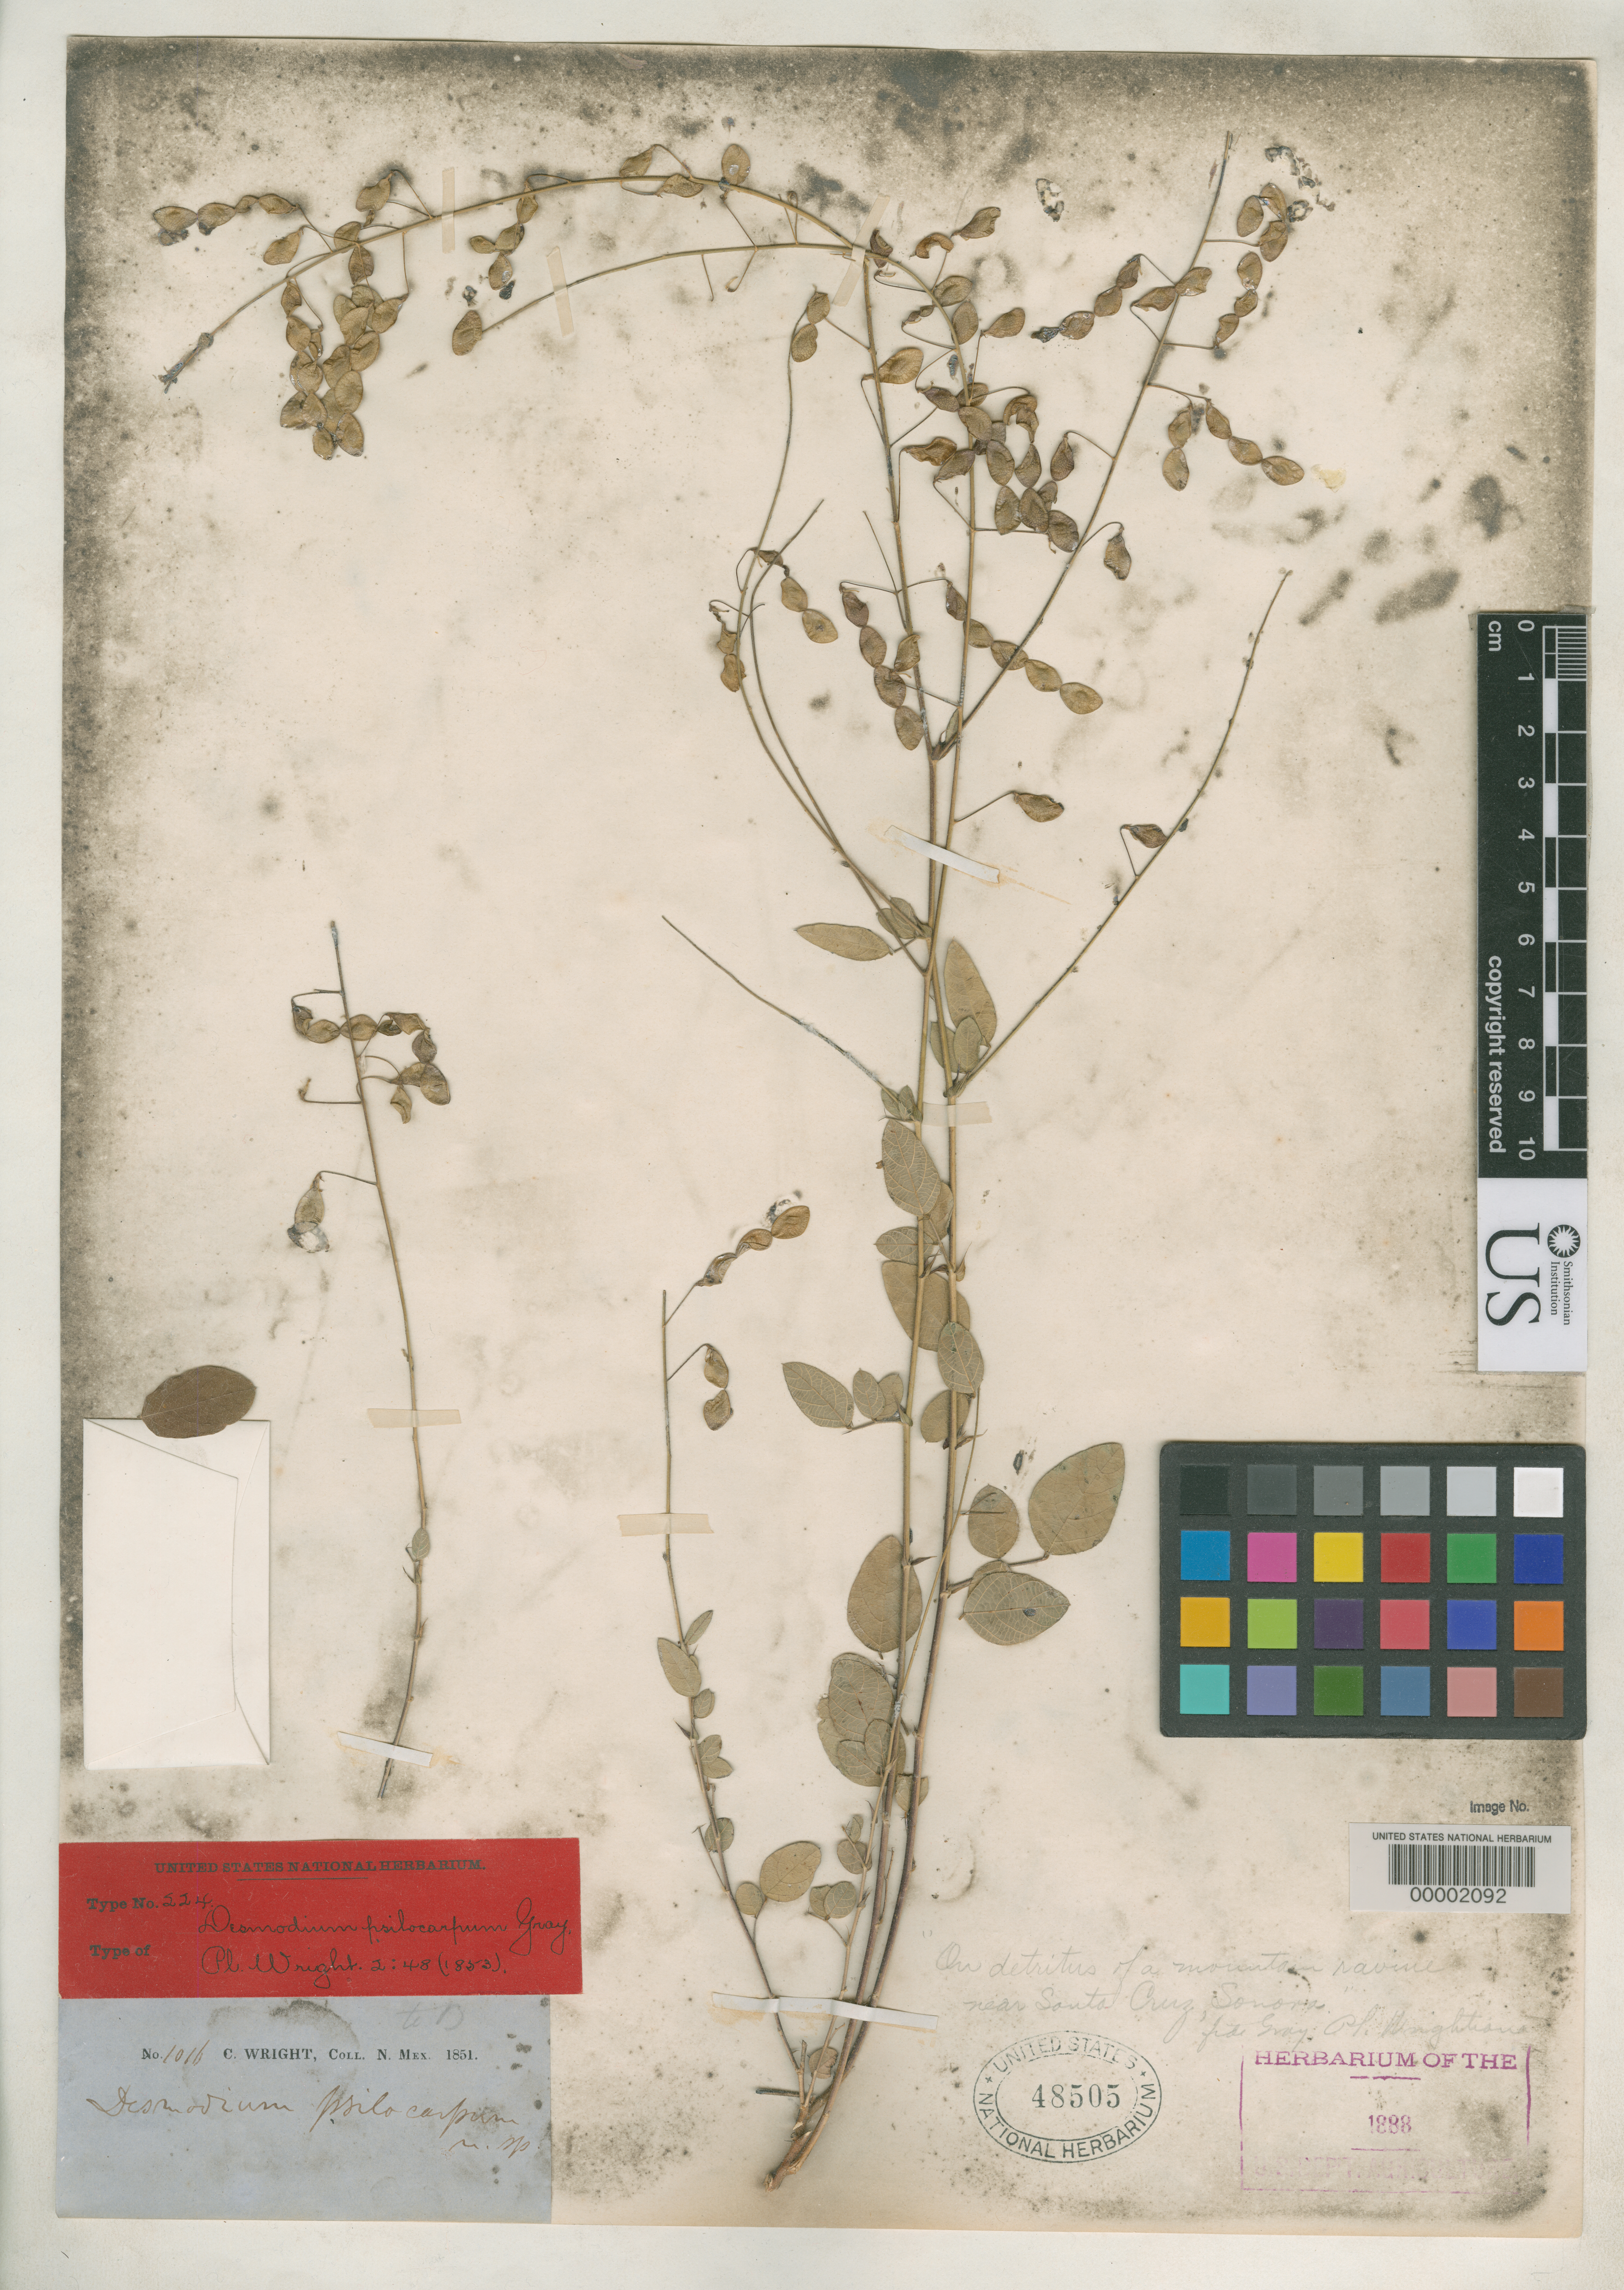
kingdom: Plantae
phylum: Tracheophyta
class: Magnoliopsida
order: Fabales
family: Fabaceae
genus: Desmodium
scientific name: Desmodium psilocarpum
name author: A. Gray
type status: Type Collection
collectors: C. Wright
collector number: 1016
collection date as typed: Sep 1851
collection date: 1851-09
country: Mexico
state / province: Sonora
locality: Near Santa Cruz.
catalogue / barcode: US 48505